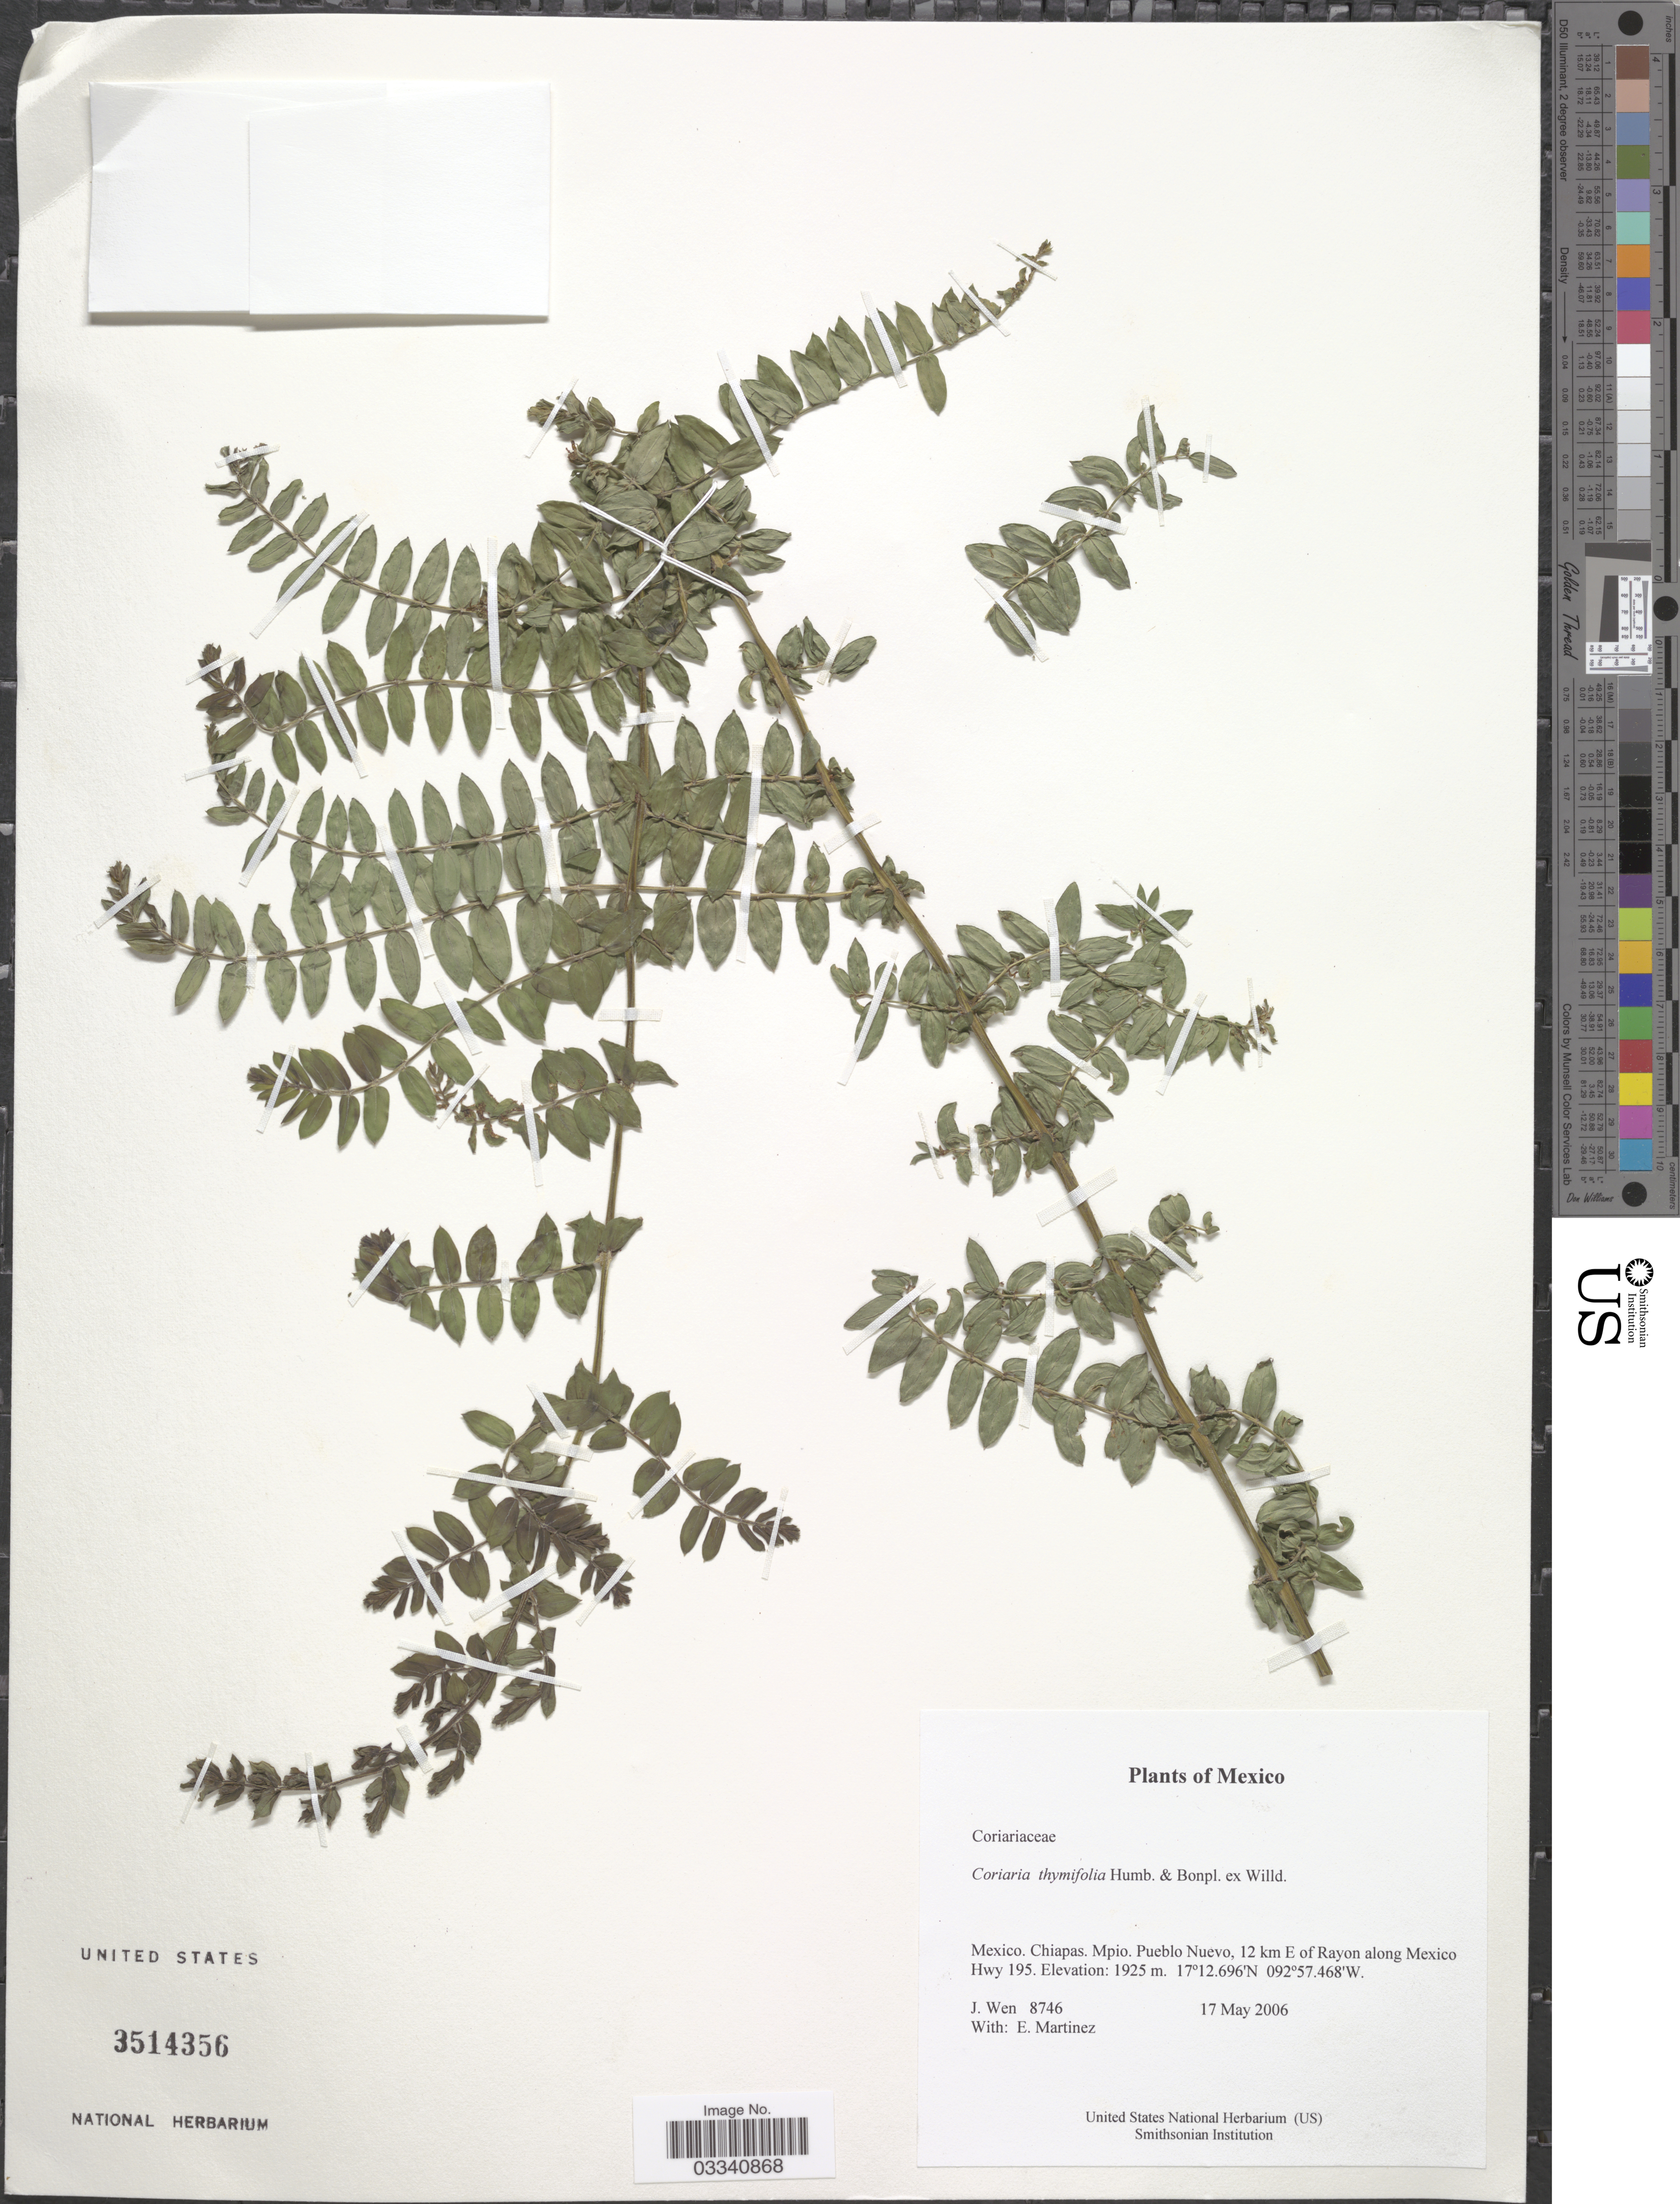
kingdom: Plantae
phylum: Tracheophyta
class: Magnoliopsida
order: Cucurbitales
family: Coriariaceae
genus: Coriaria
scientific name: Coriaria ruscifolia subsp. microphylla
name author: (Poir.) L.E. Skog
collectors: J. Wen & E. Martínez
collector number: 8746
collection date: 2006-05-17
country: Mexico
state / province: Chiapas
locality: Mpio. Pueblo Nuevo, 12 km E of Rayon along Mexico Hwy 195.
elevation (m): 1925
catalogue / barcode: US 3514356